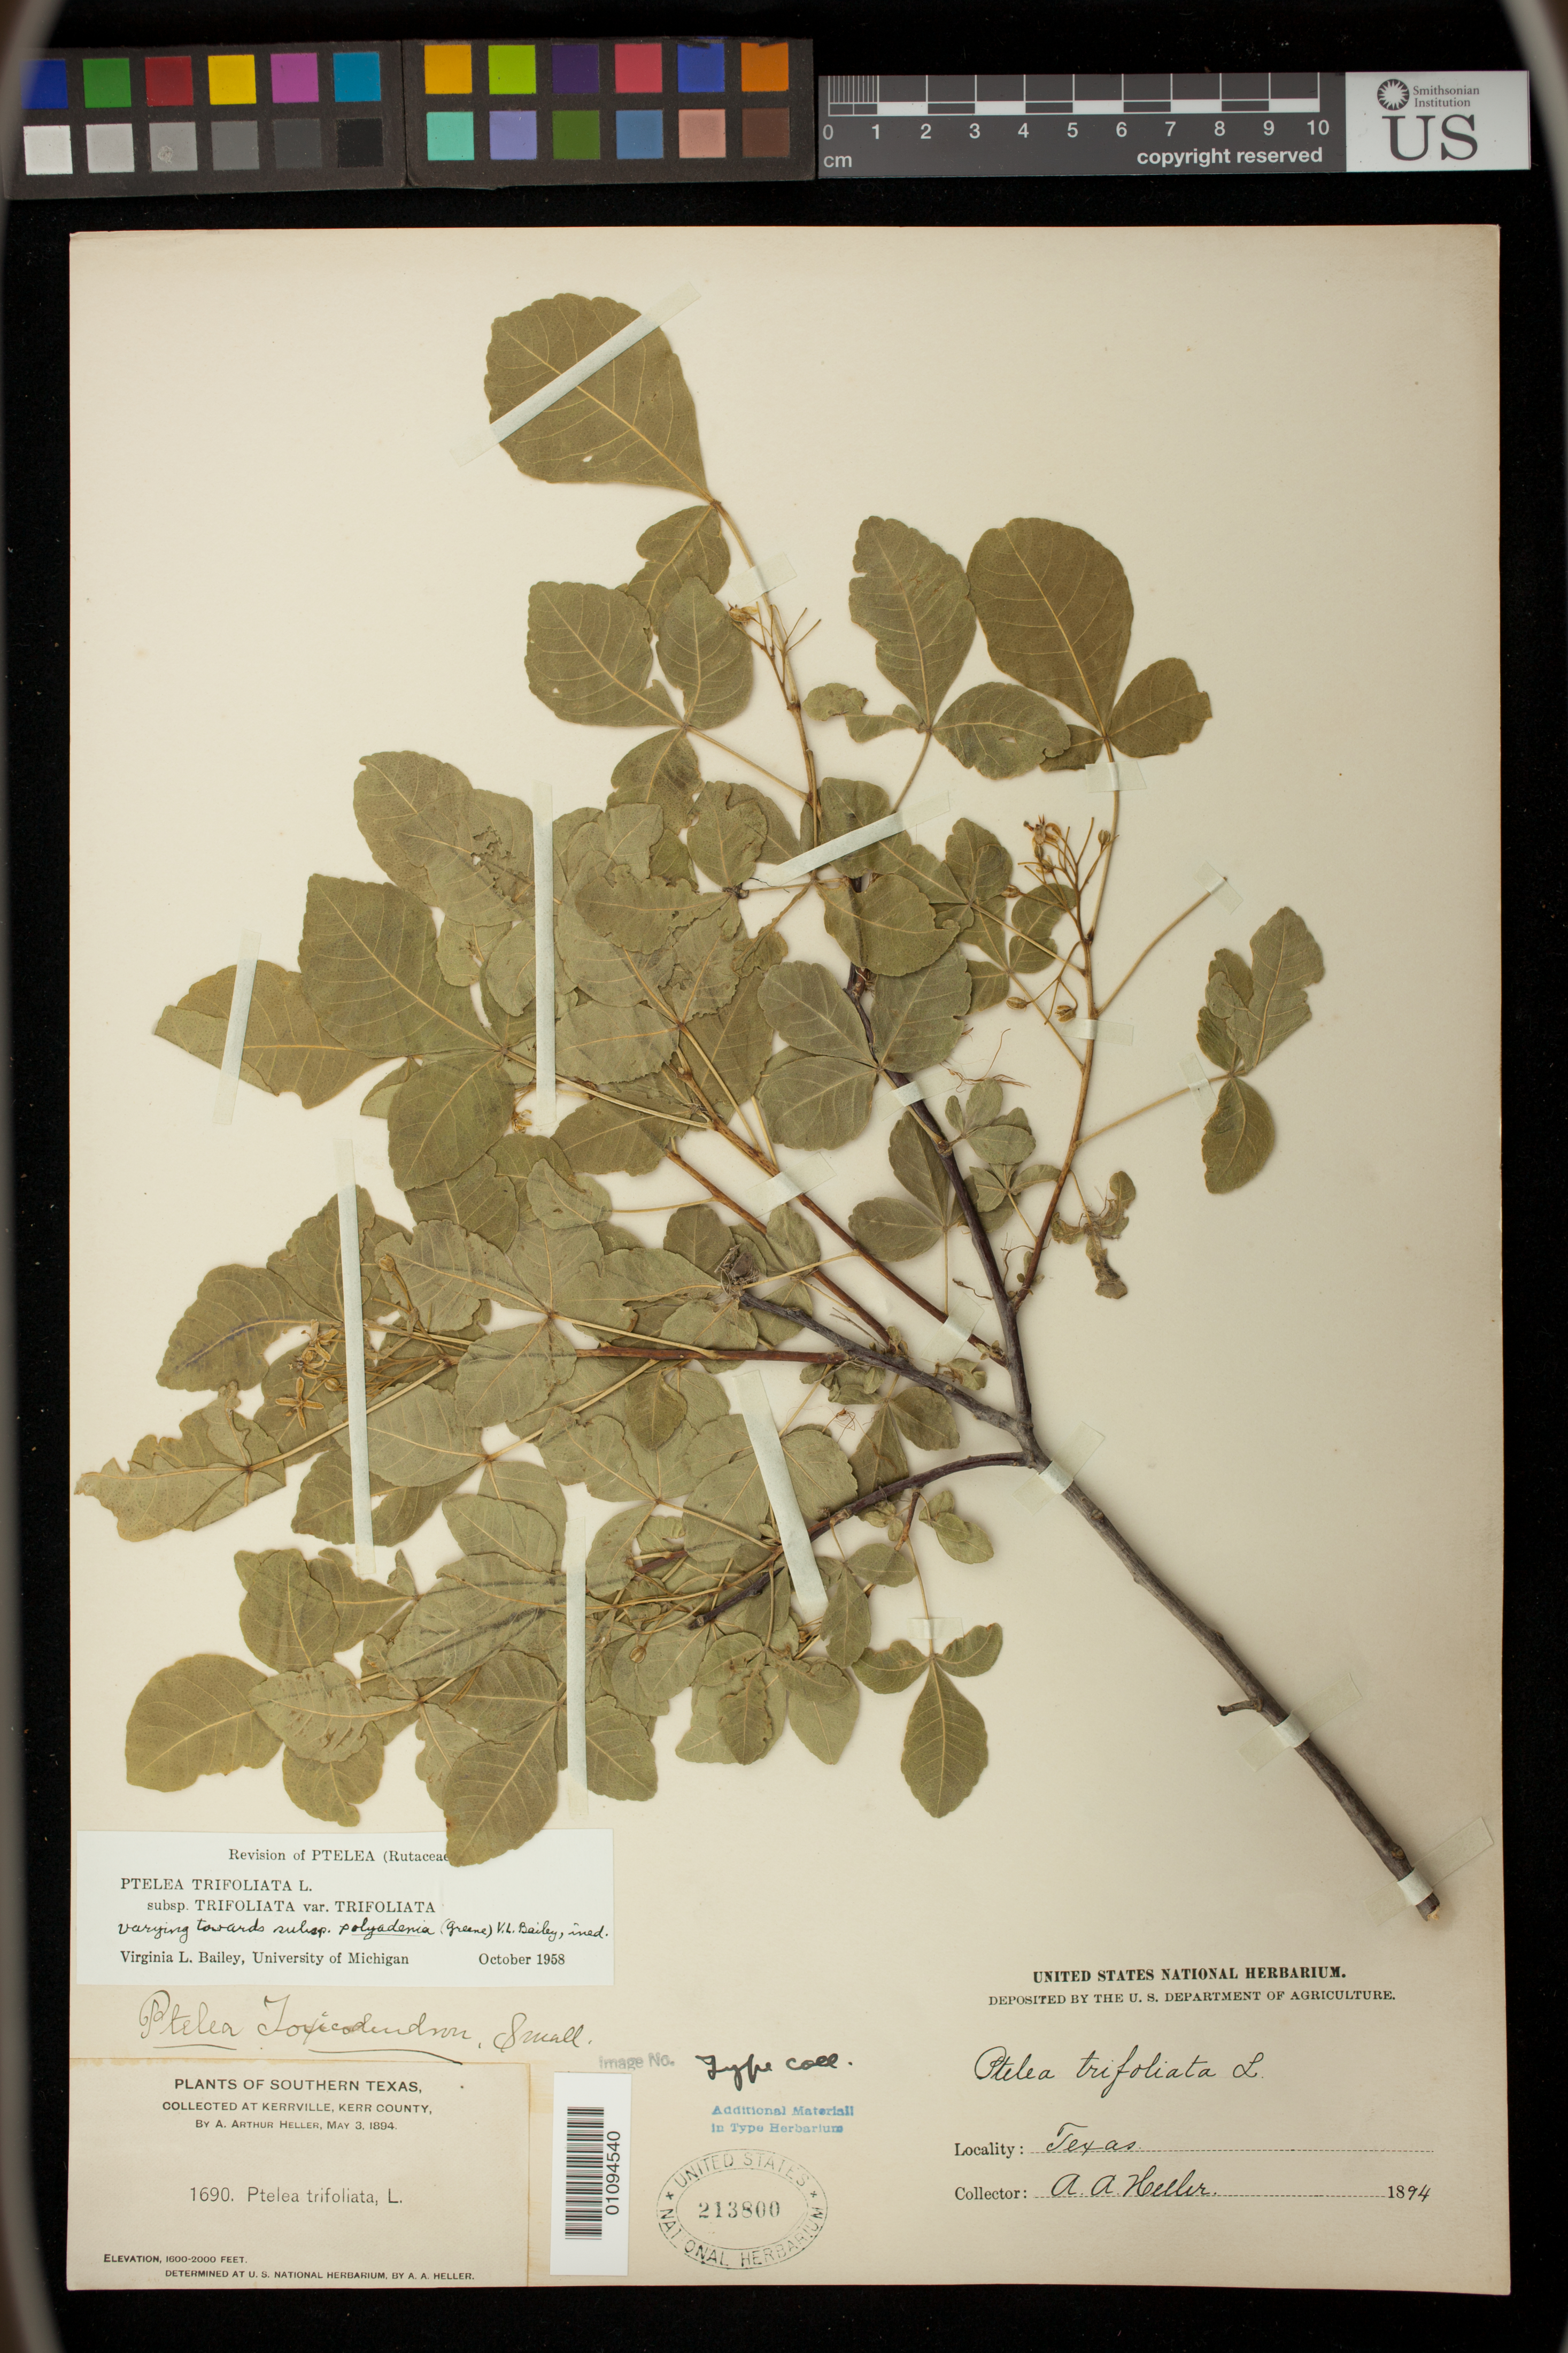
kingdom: Plantae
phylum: Tracheophyta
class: Magnoliopsida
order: Sapindales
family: Rutaceae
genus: Ptelea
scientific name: Ptelea toxicodendron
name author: Small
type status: Isotype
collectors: A. A. Heller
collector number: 1690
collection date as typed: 03 May 1894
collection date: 1894-05-03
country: United States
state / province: Texas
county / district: Kerr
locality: Kerrville.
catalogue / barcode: US 213800